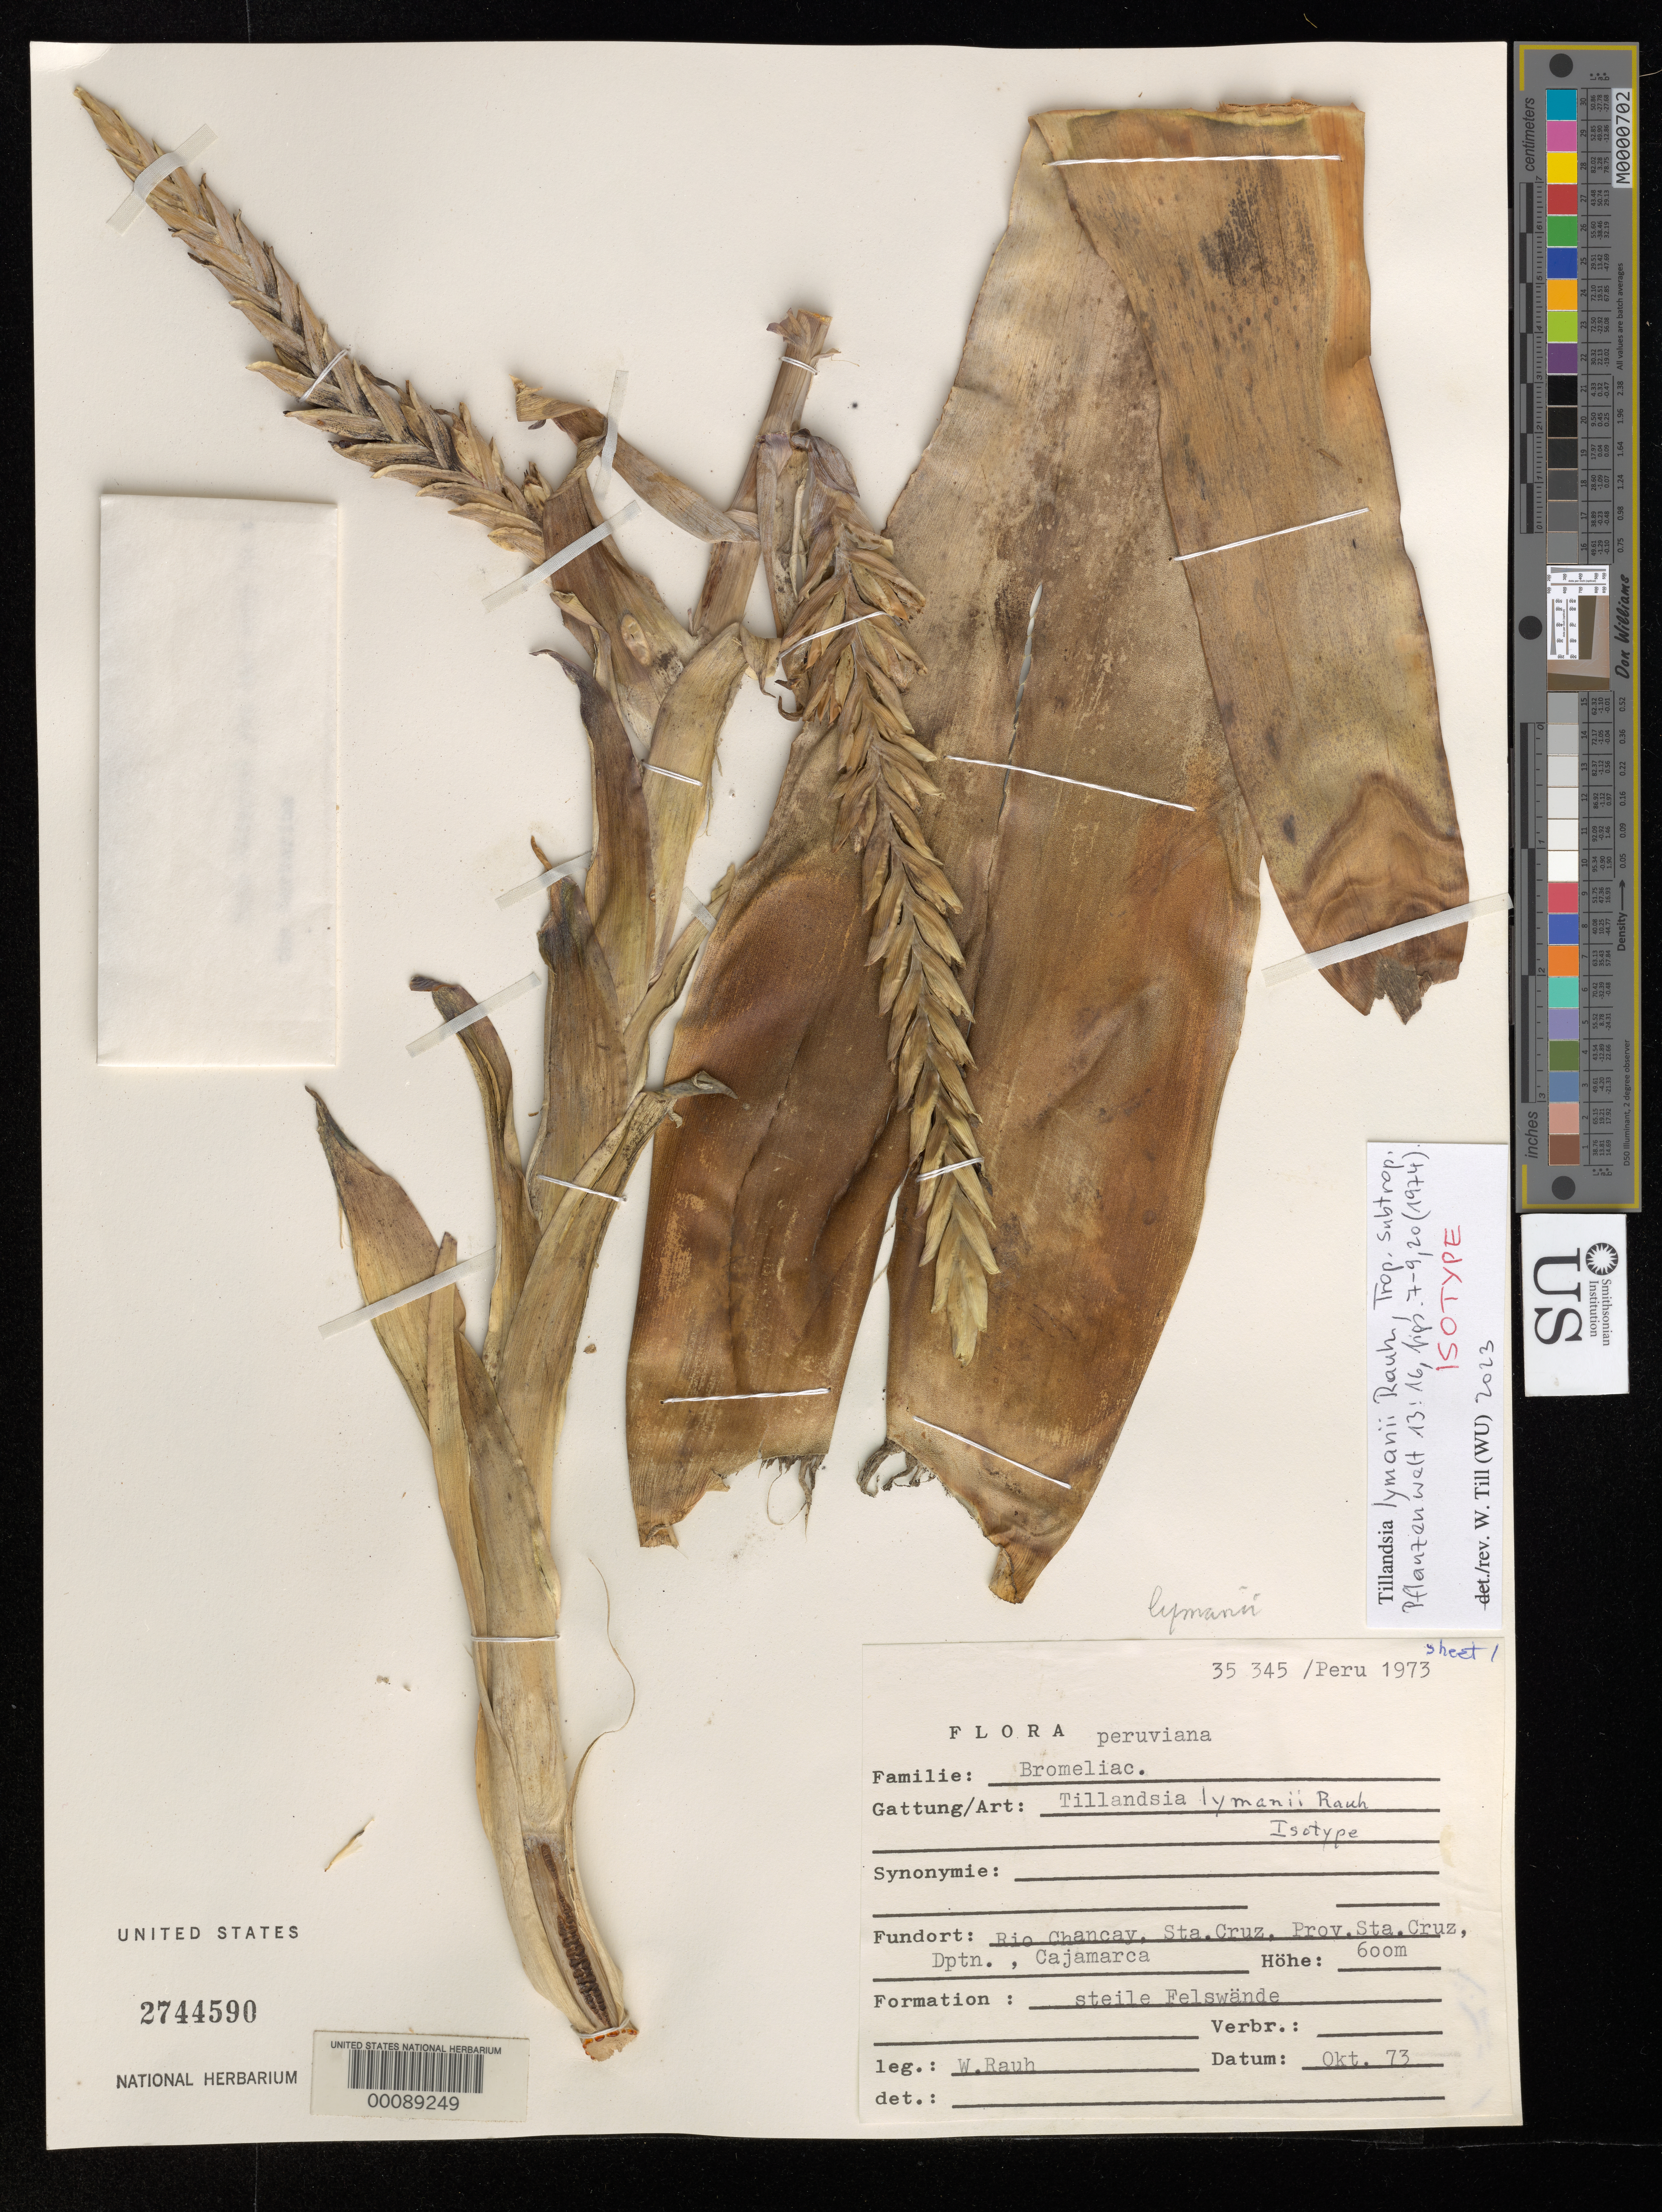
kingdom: Plantae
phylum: Tracheophyta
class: Liliopsida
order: Poales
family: Bromeliaceae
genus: Tillandsia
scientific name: Tillandsia lymanii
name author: Rauh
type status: Isotype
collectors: W. Rauh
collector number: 35345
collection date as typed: Oct 1973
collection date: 1973-10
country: Peru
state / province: Cajamarca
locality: Río Chancay valley between km 6 and km 15 along Santa Cruz Road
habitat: steile Felswande.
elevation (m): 600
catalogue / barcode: US 2744590